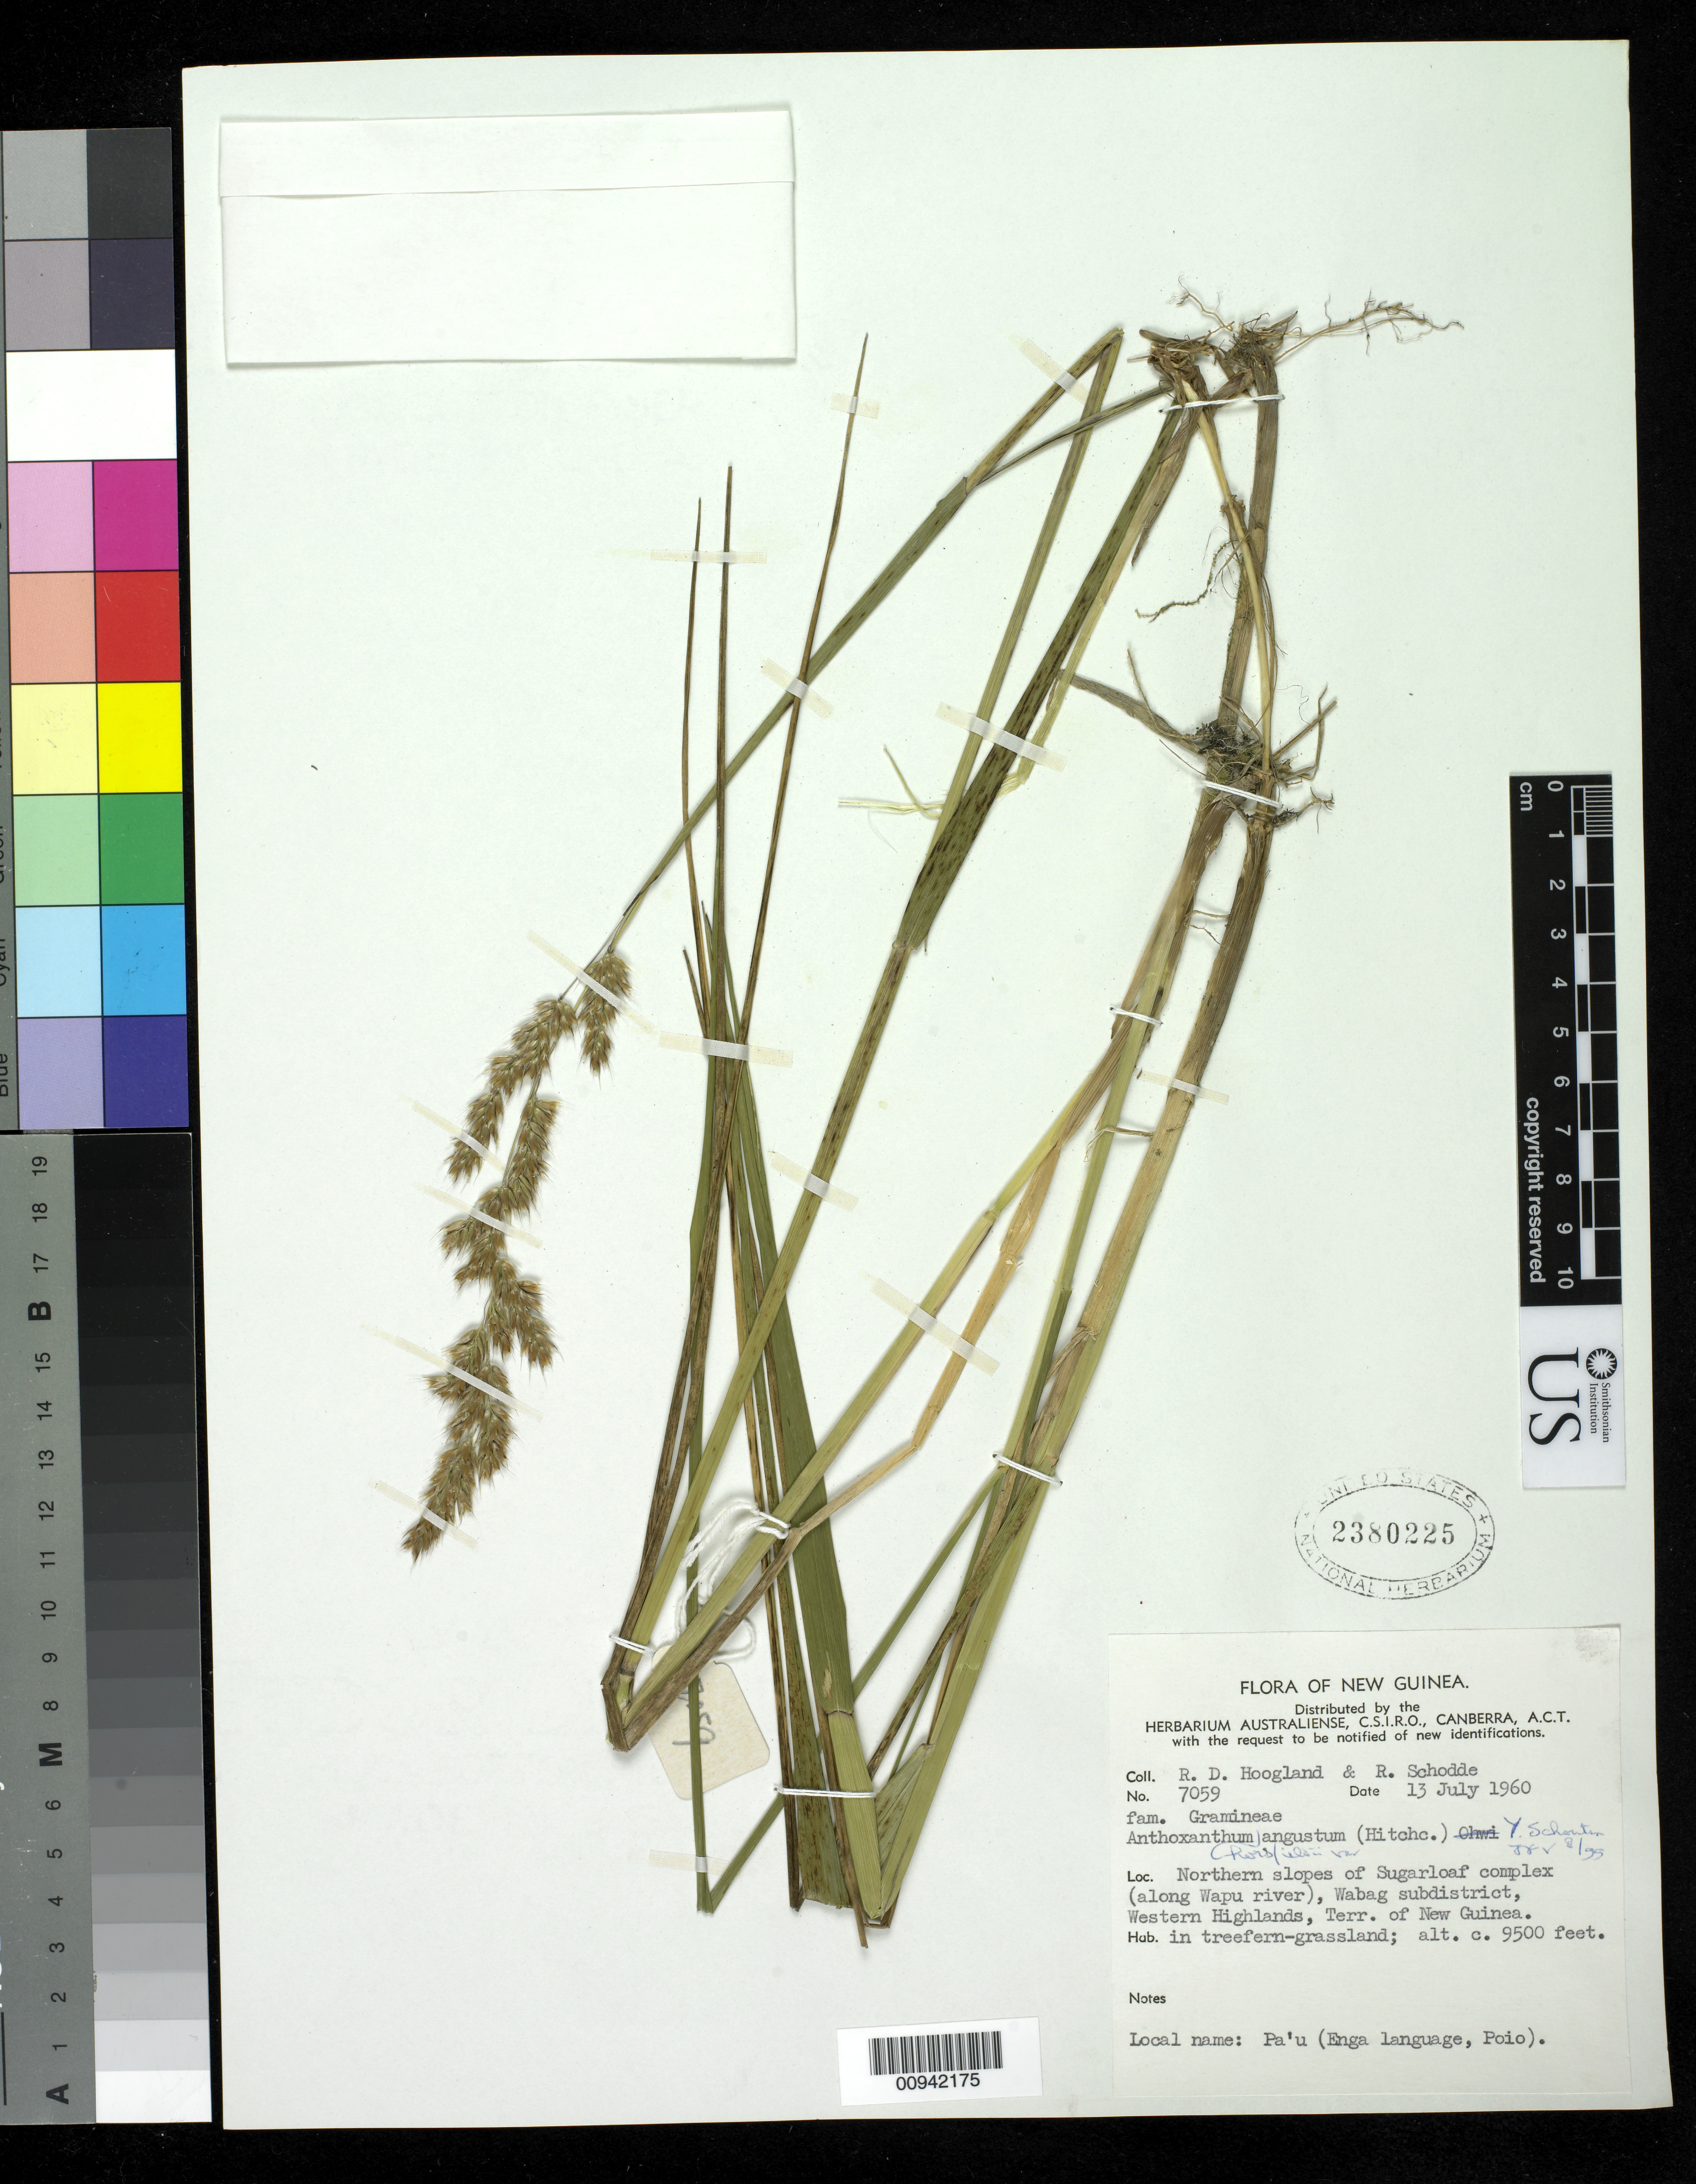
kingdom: Plantae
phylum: Tracheophyta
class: Liliopsida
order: Poales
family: Poaceae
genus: Anthoxanthum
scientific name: Anthoxanthum horsfieldii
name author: (Benn.) Mez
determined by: Poaceae Reorganization Project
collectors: R. D. Hoogland & R. Schodde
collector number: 7059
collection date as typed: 13 Jul 1960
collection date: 1960-07-13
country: Papua New Guinea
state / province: Enga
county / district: Wabag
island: New Guinea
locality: Wabag subdistrict, northern slopes of Sugarloaf complex (along Wapu river)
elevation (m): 2896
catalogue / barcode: US 2380225